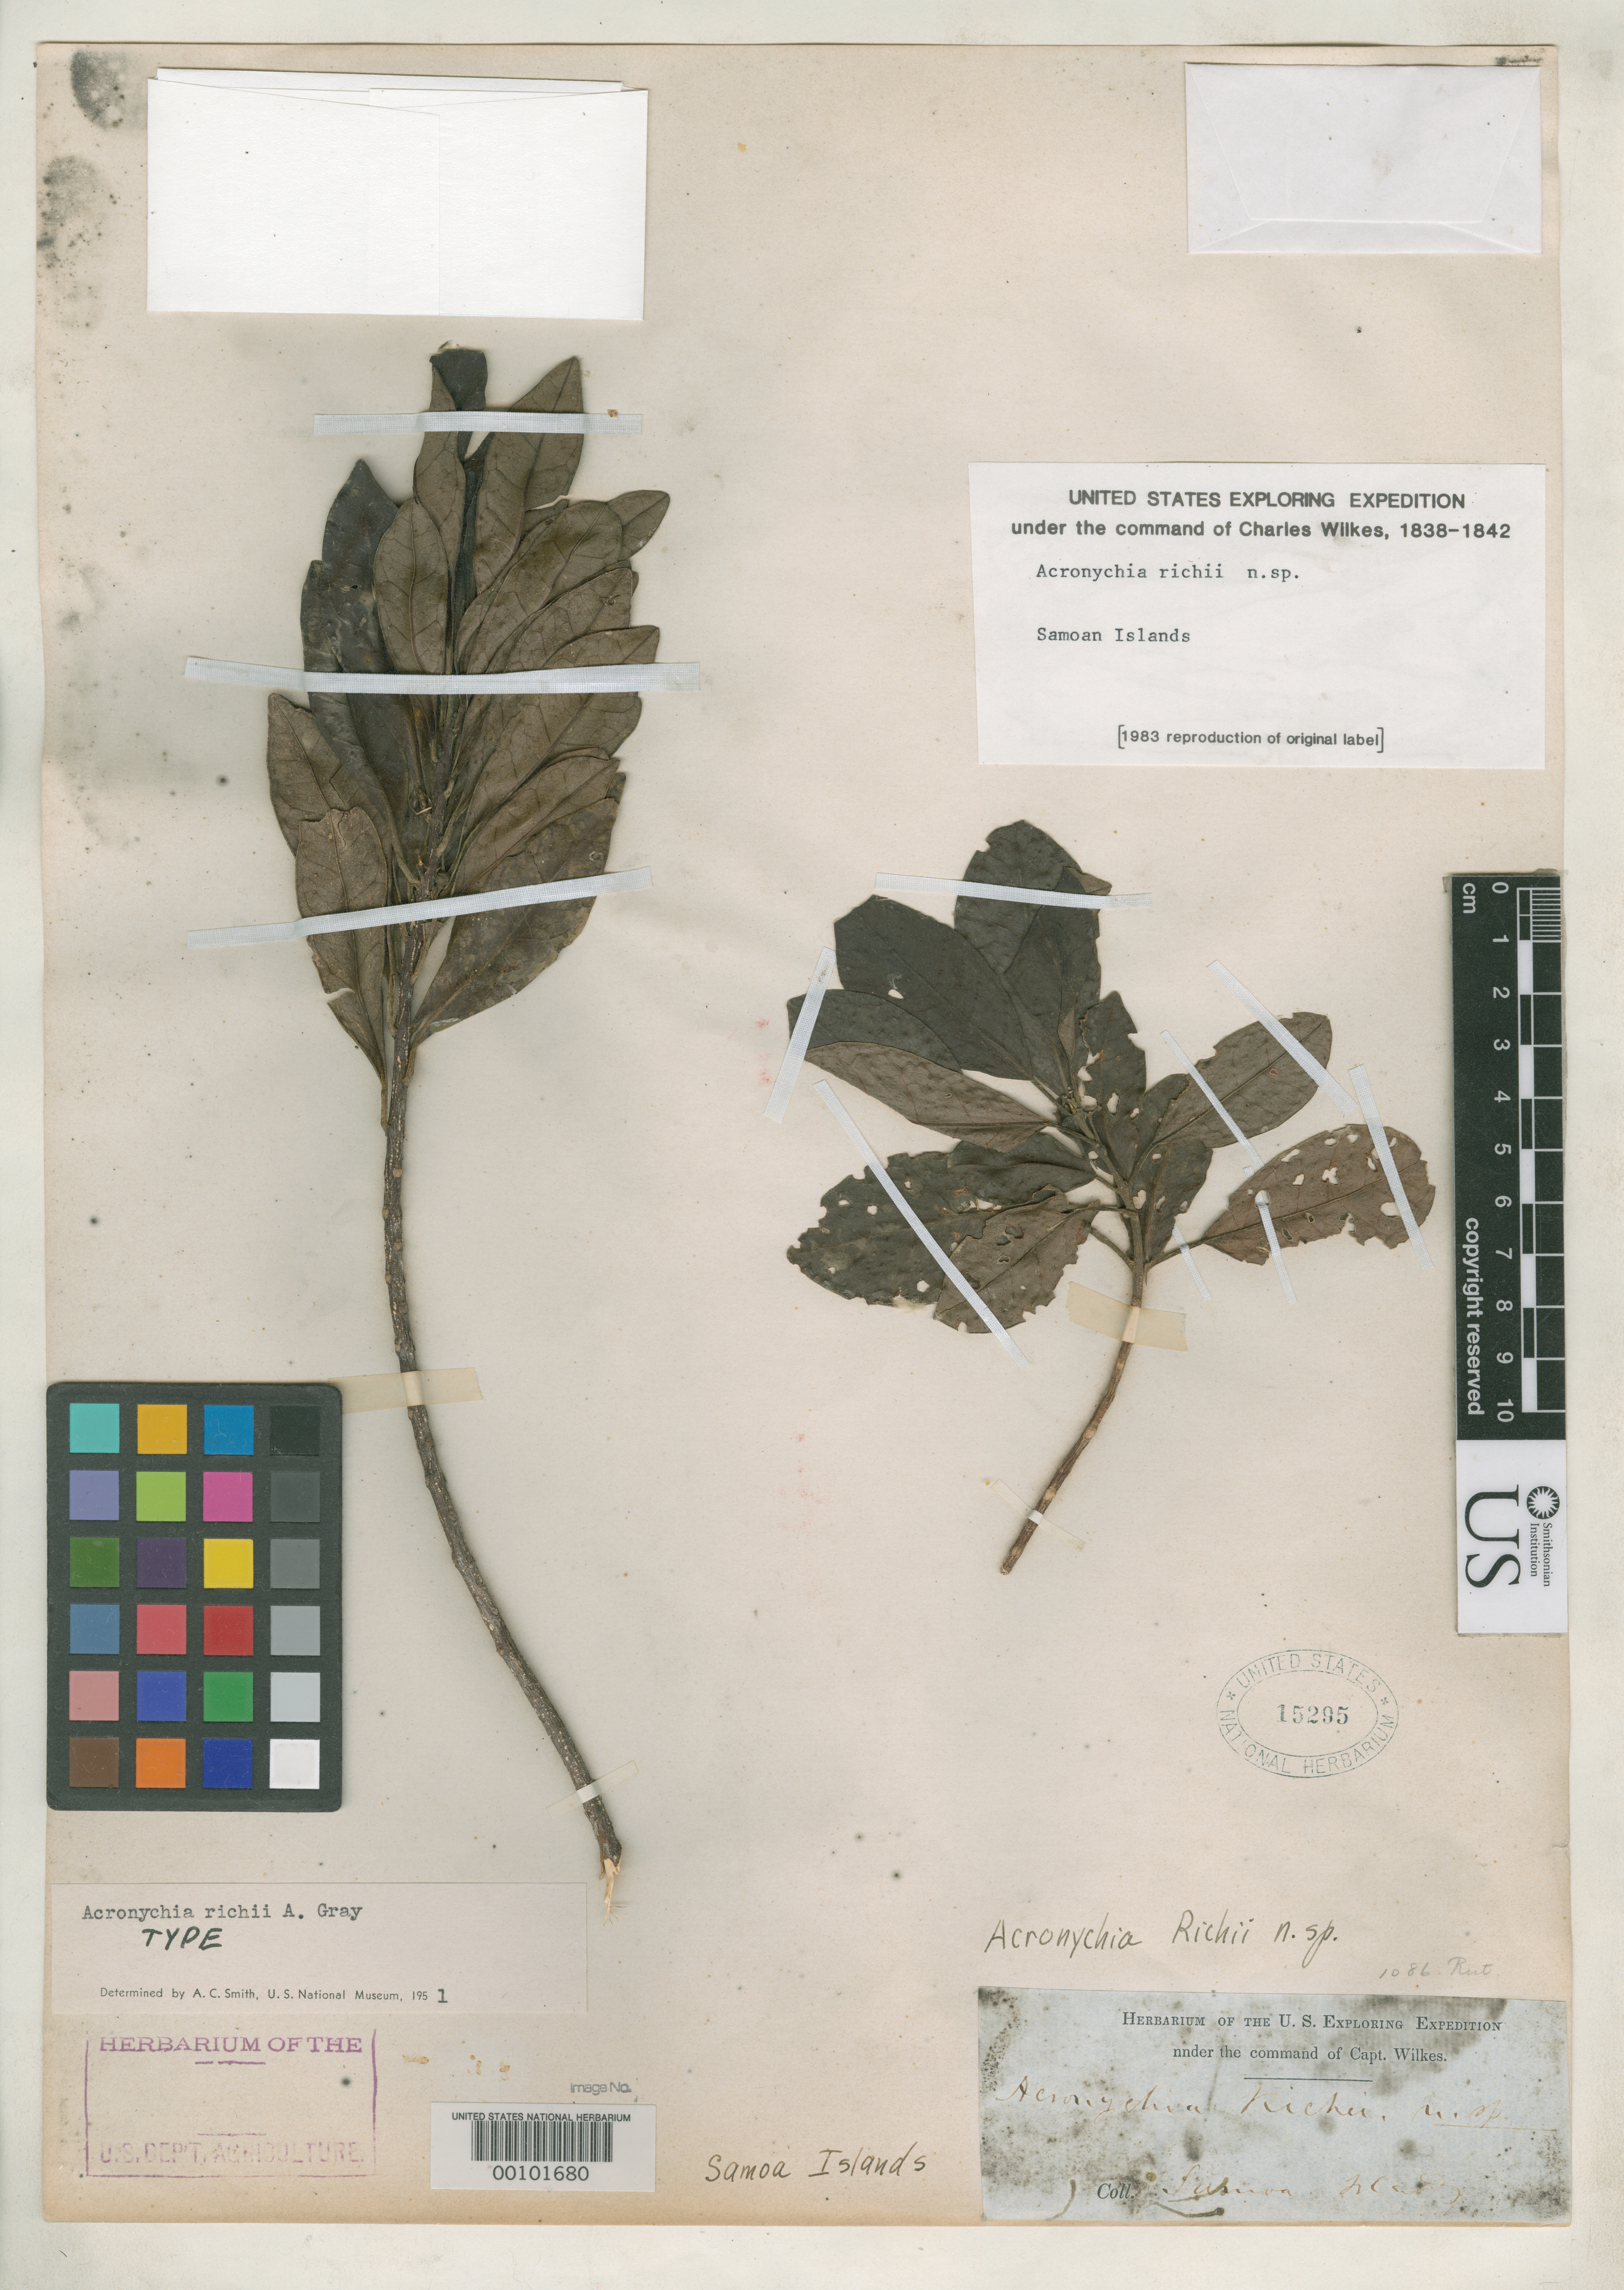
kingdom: Plantae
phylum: Tracheophyta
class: Magnoliopsida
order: Sapindales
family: Rutaceae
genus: Acronychia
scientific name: Acronychia richii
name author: A. Gray in Wilkes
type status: Holotype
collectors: Wilkes Explor. Exped.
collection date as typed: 1838 to -- --- 1842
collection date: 1838/1842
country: American Samoa / Samoa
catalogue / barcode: US 15295